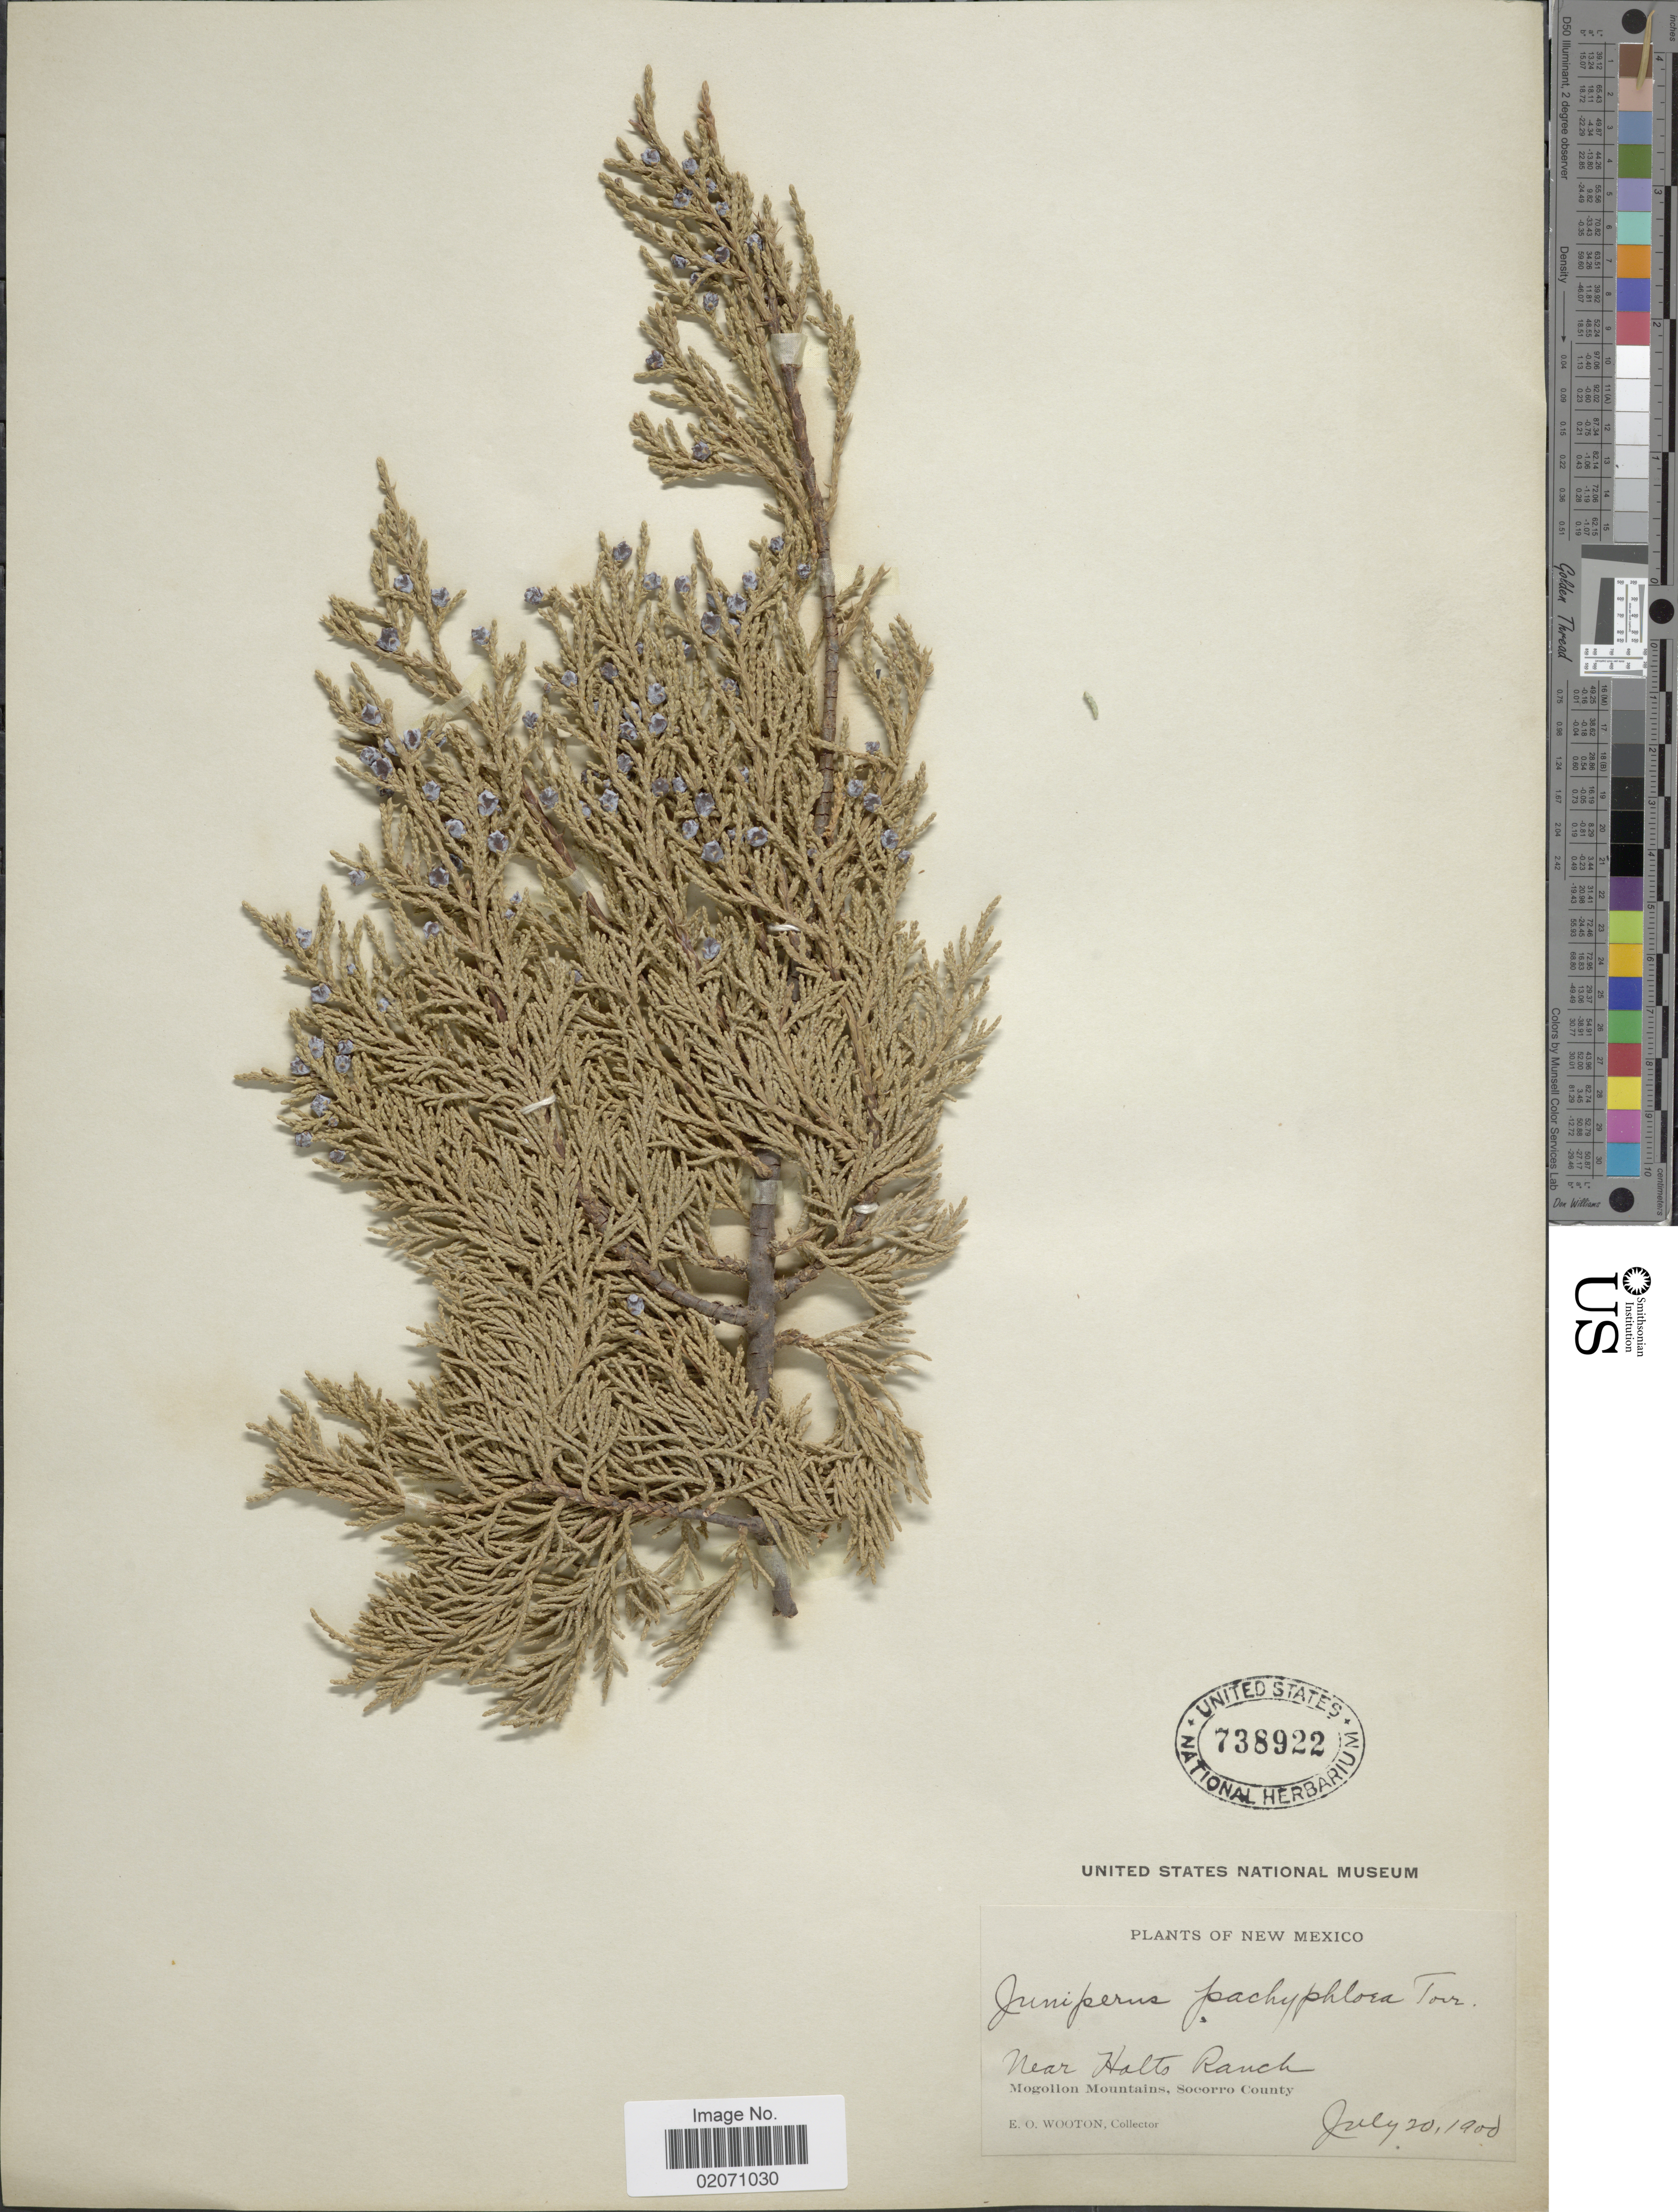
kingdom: Plantae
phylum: Tracheophyta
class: Pinopsida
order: Pinales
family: Cupressaceae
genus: Juniperus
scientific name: Juniperus deppeana var. pachyphlaea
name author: (Torr.) Martínez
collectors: E. O. Wooton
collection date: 1900-07-20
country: United States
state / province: New Mexico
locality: Near Halto Ranch, Mogollon Mountains, Socorro County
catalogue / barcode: US 738922